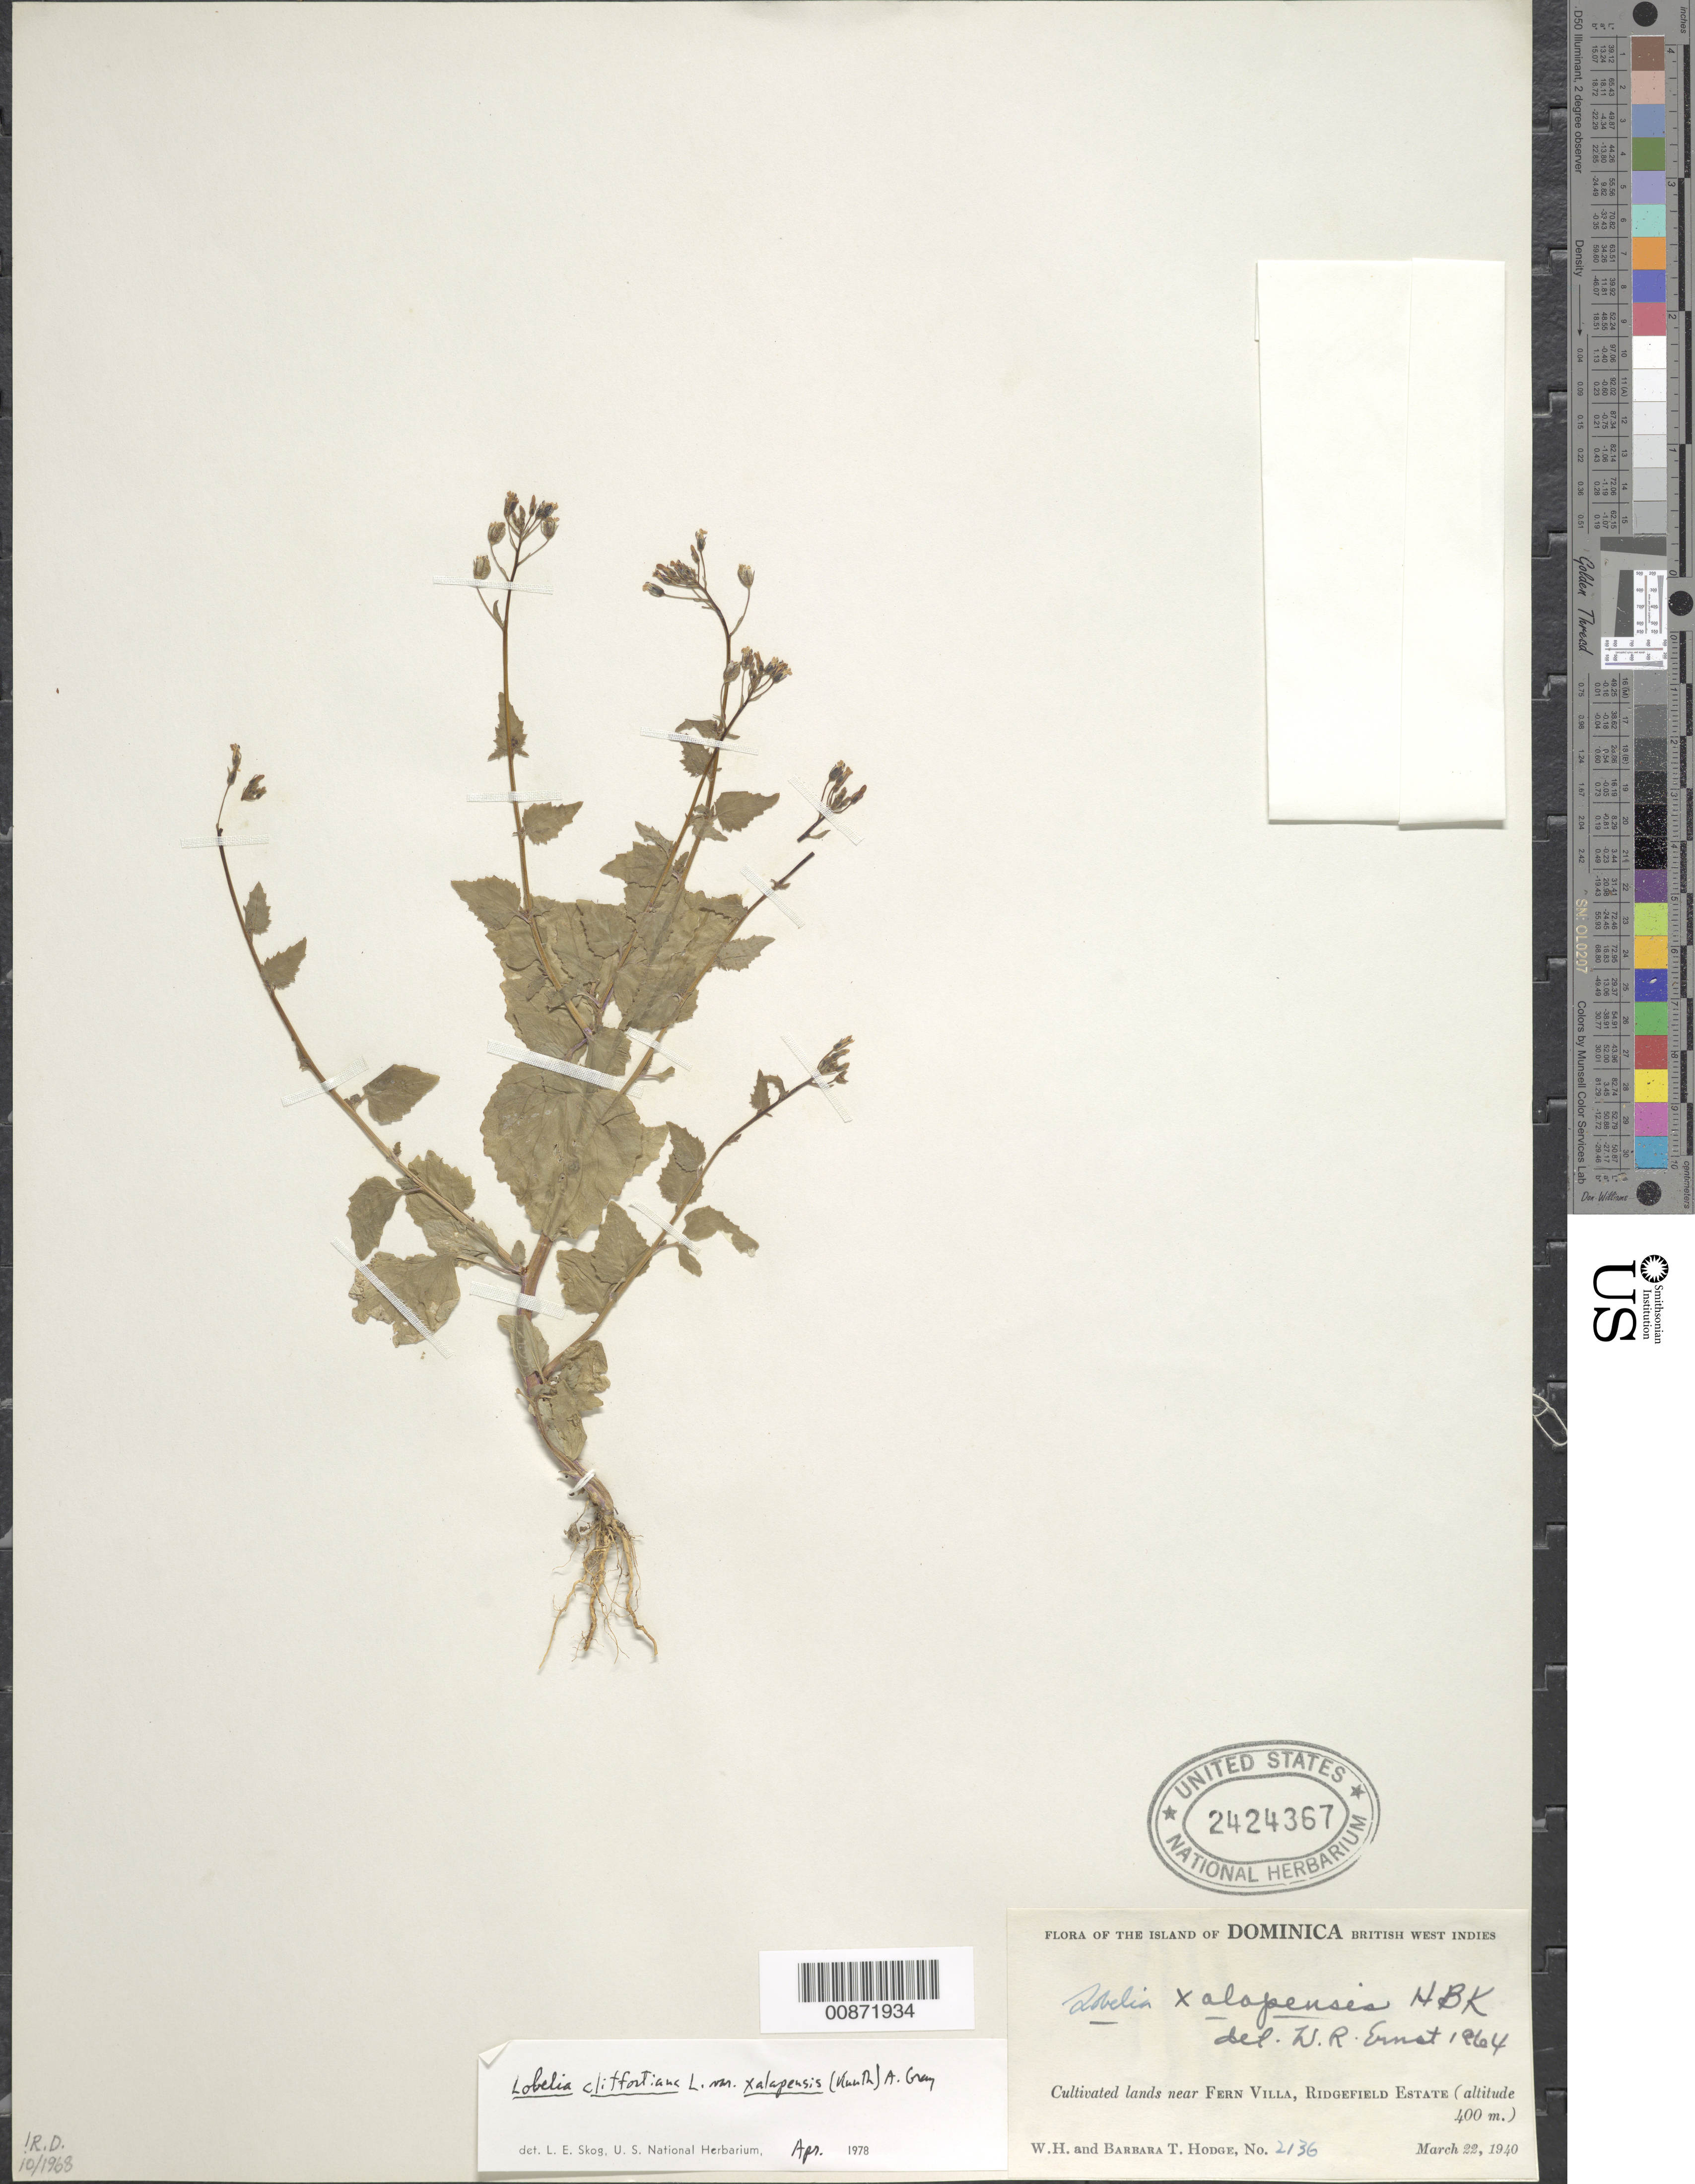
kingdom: Plantae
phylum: Tracheophyta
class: Magnoliopsida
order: Asterales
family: Campanulaceae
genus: Lobelia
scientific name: Lobelia xalapensis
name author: Kunth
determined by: Skog, Laurence E.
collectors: W. Hodge & B. Hodge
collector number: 2136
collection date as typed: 22 Mar 1940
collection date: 1940-03-22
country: Dominica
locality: Land near Fern Villa, Ridgefield Estate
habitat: Cultivated lands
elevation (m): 400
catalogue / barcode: US 2424367